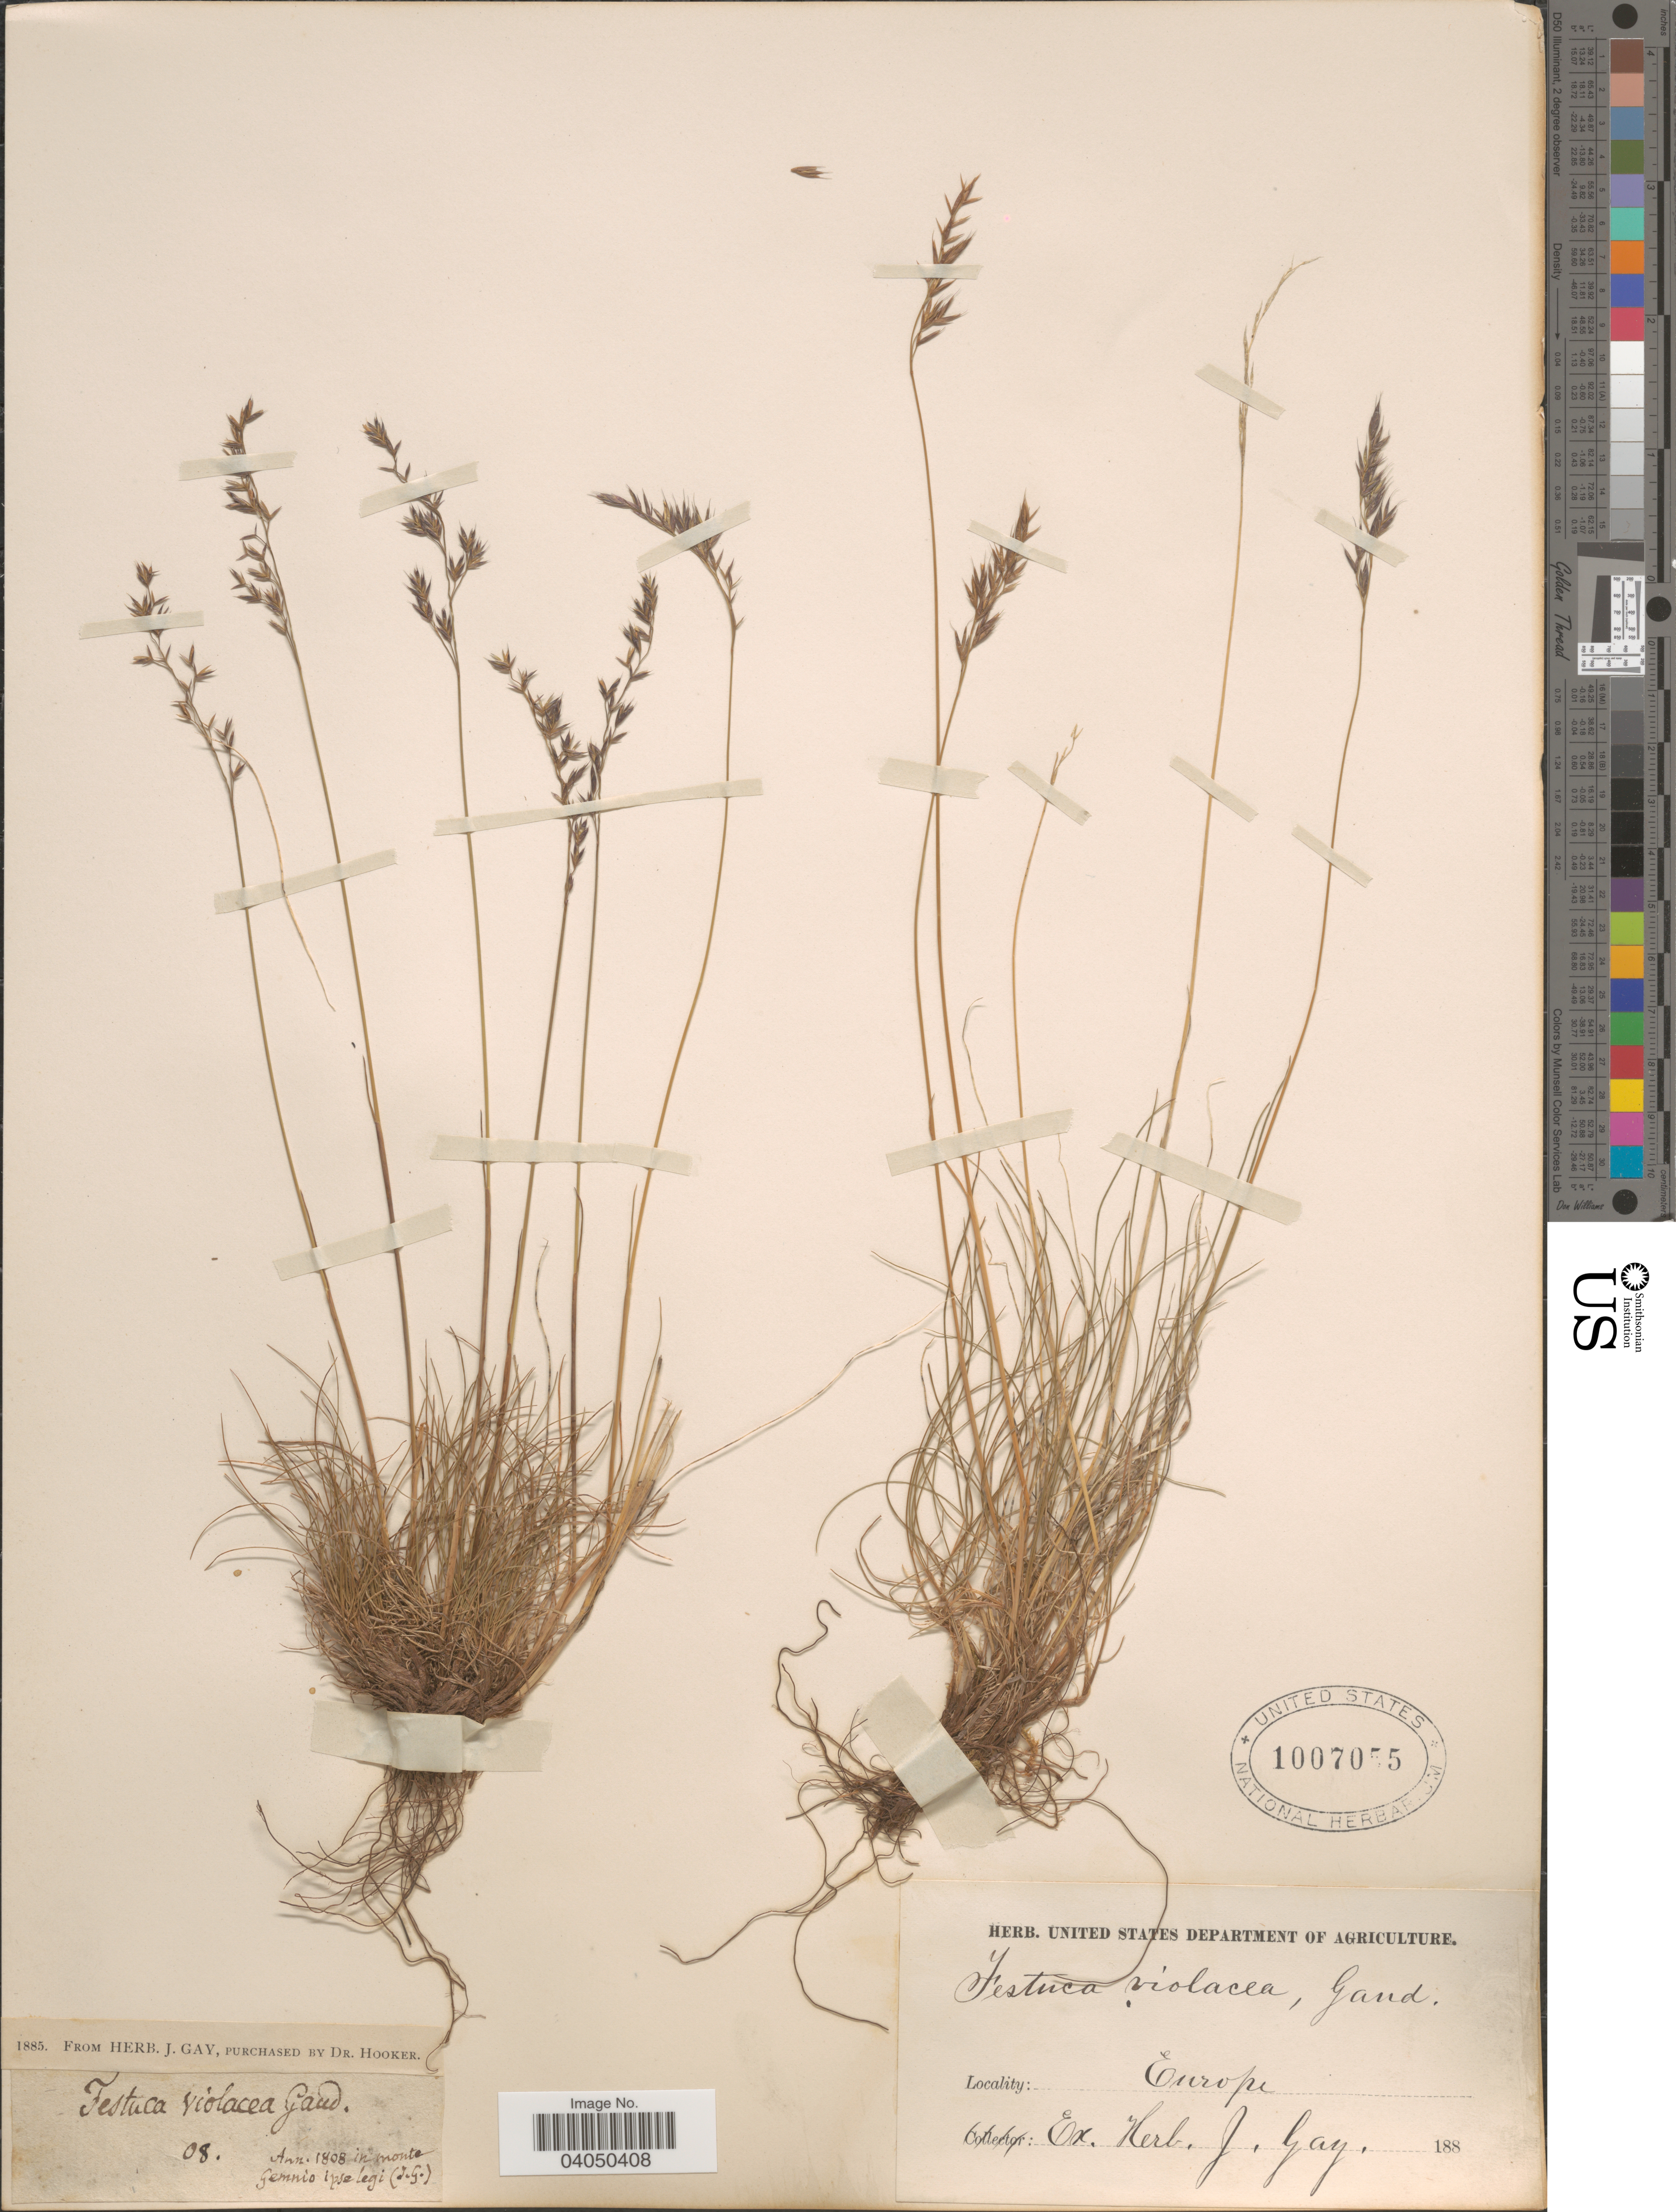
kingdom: Plantae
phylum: Tracheophyta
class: Liliopsida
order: Poales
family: Poaceae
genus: Festuca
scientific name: Festuca violacea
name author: Gaudin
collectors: J. Gay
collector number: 8*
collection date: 1808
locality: In monte Gemnio. Europe.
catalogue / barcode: US 1007055